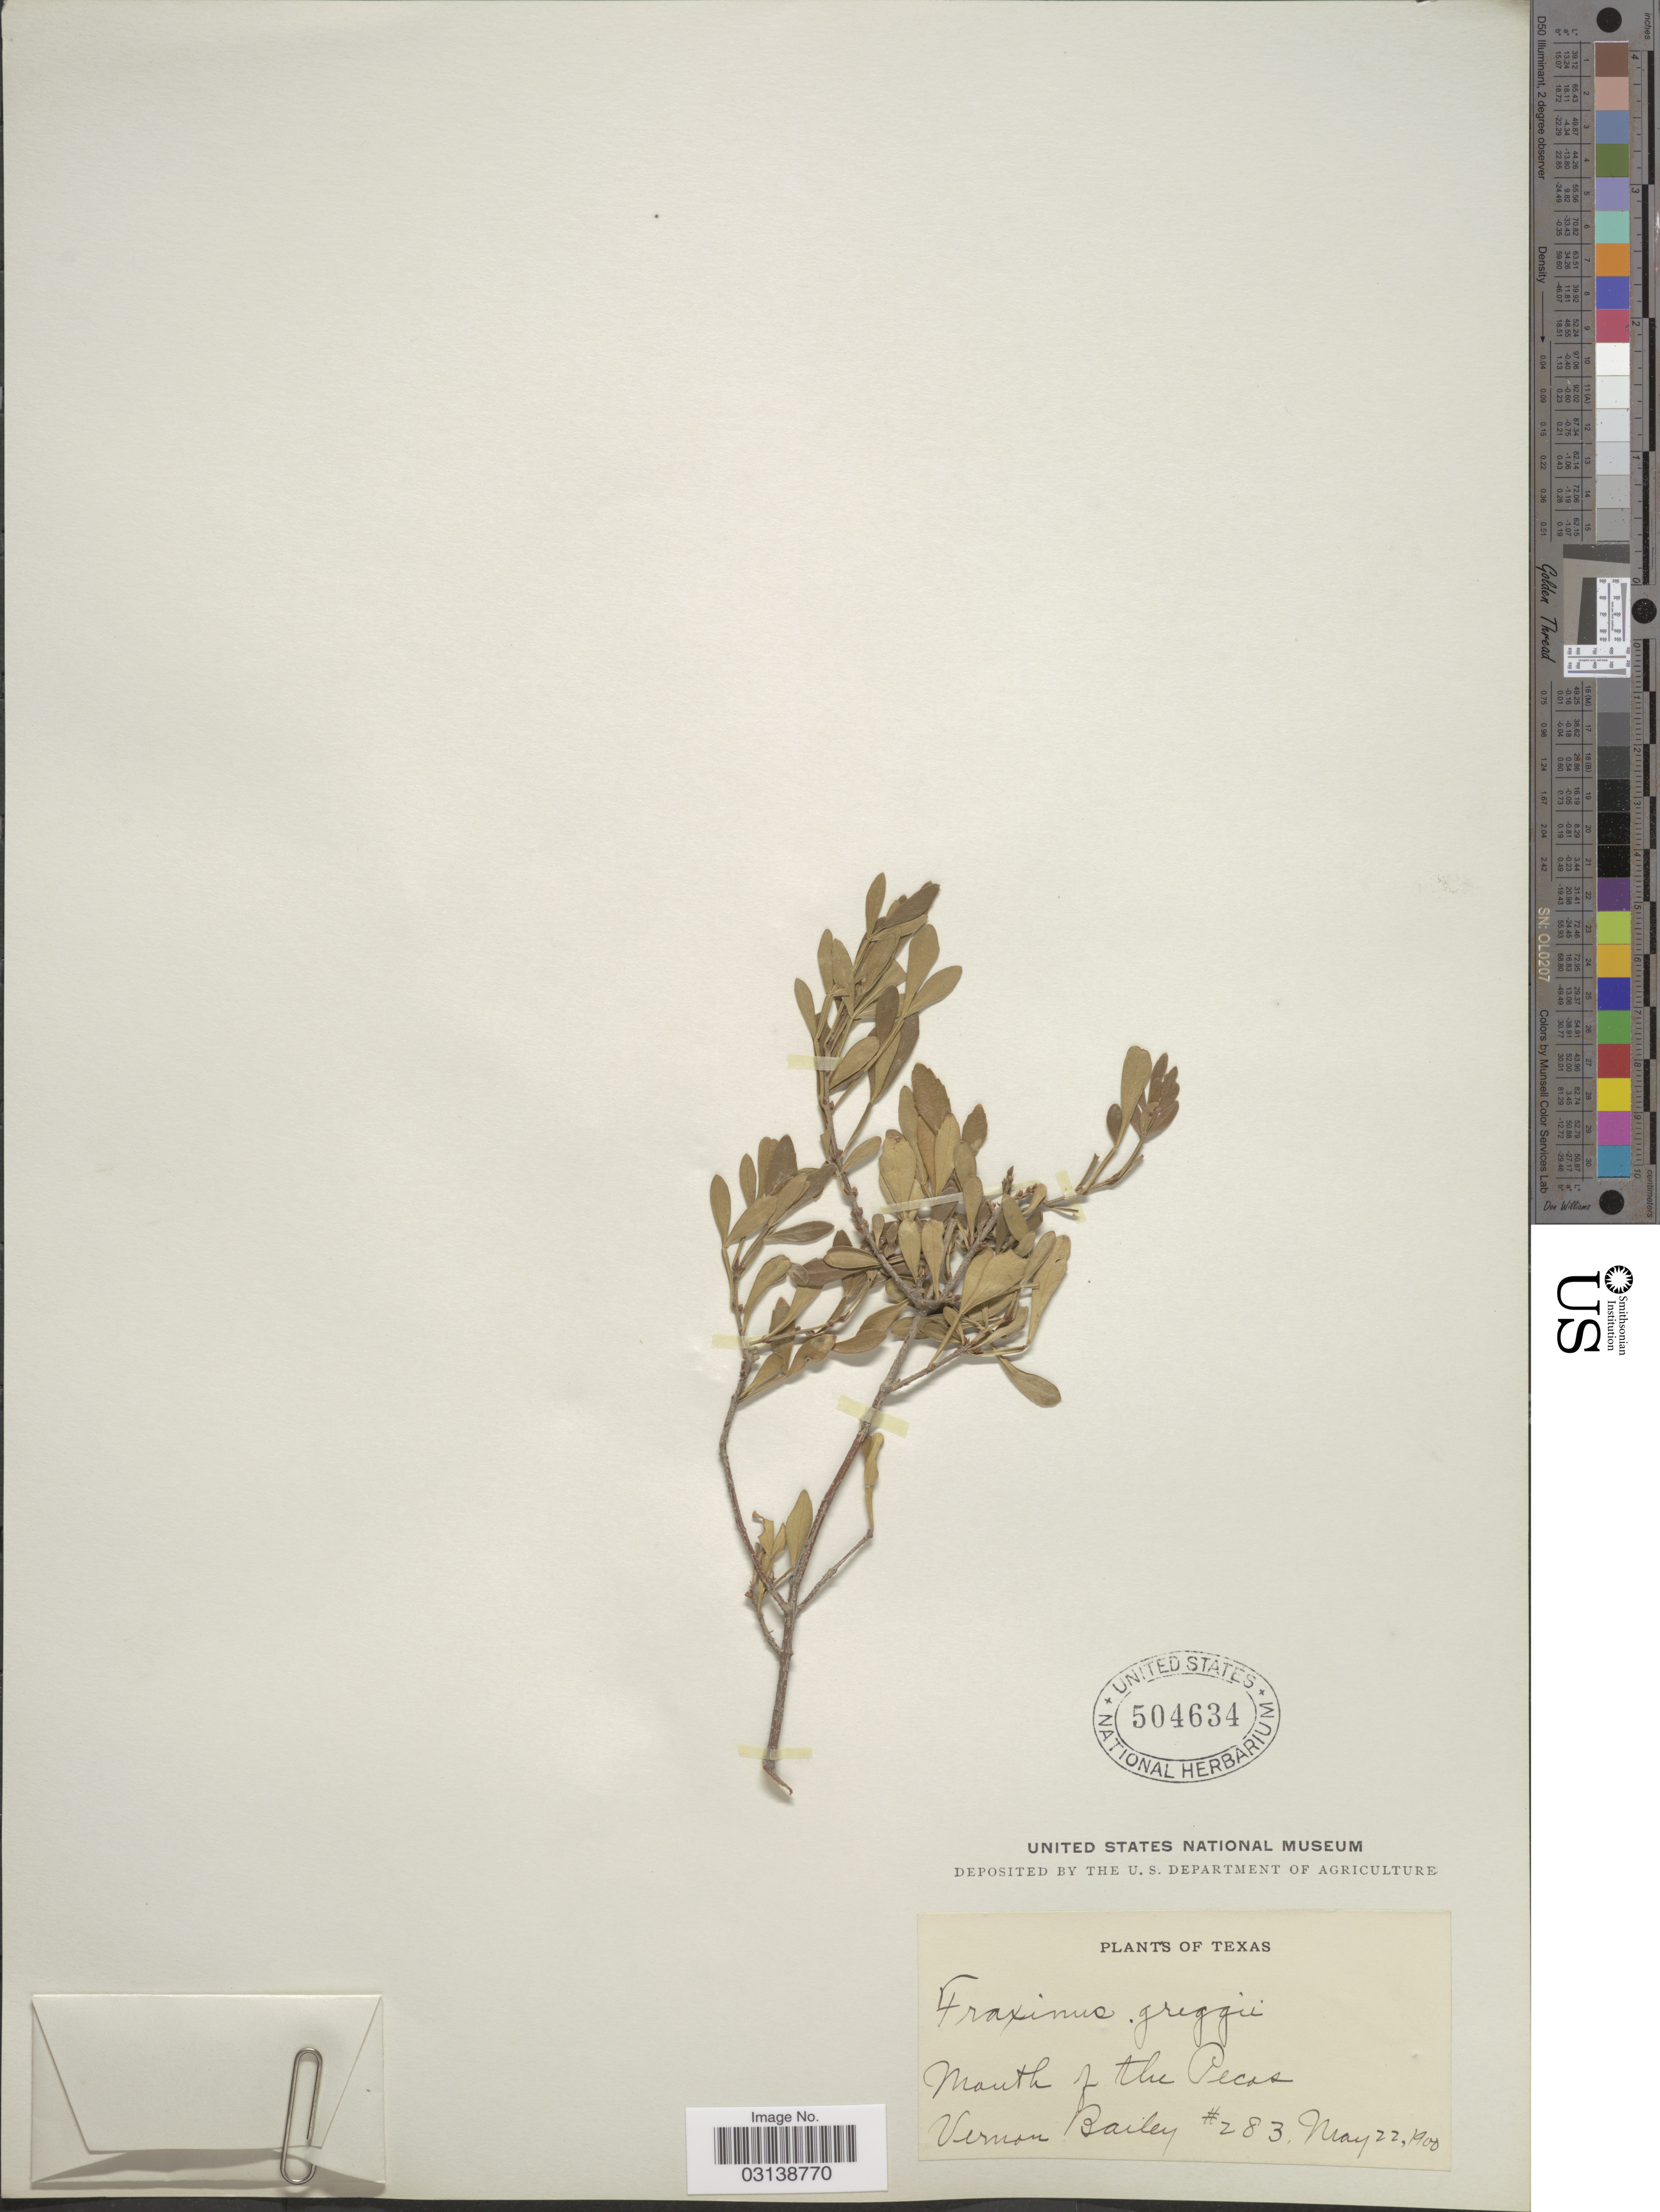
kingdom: Plantae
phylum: Tracheophyta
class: Magnoliopsida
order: Lamiales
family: Oleaceae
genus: Fraxinus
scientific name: Fraxinus greggii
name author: A. Gray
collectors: V. O. Bailey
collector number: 283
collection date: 1900-05-22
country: United States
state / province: Texas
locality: Mouth of the Pecos.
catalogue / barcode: US 504634